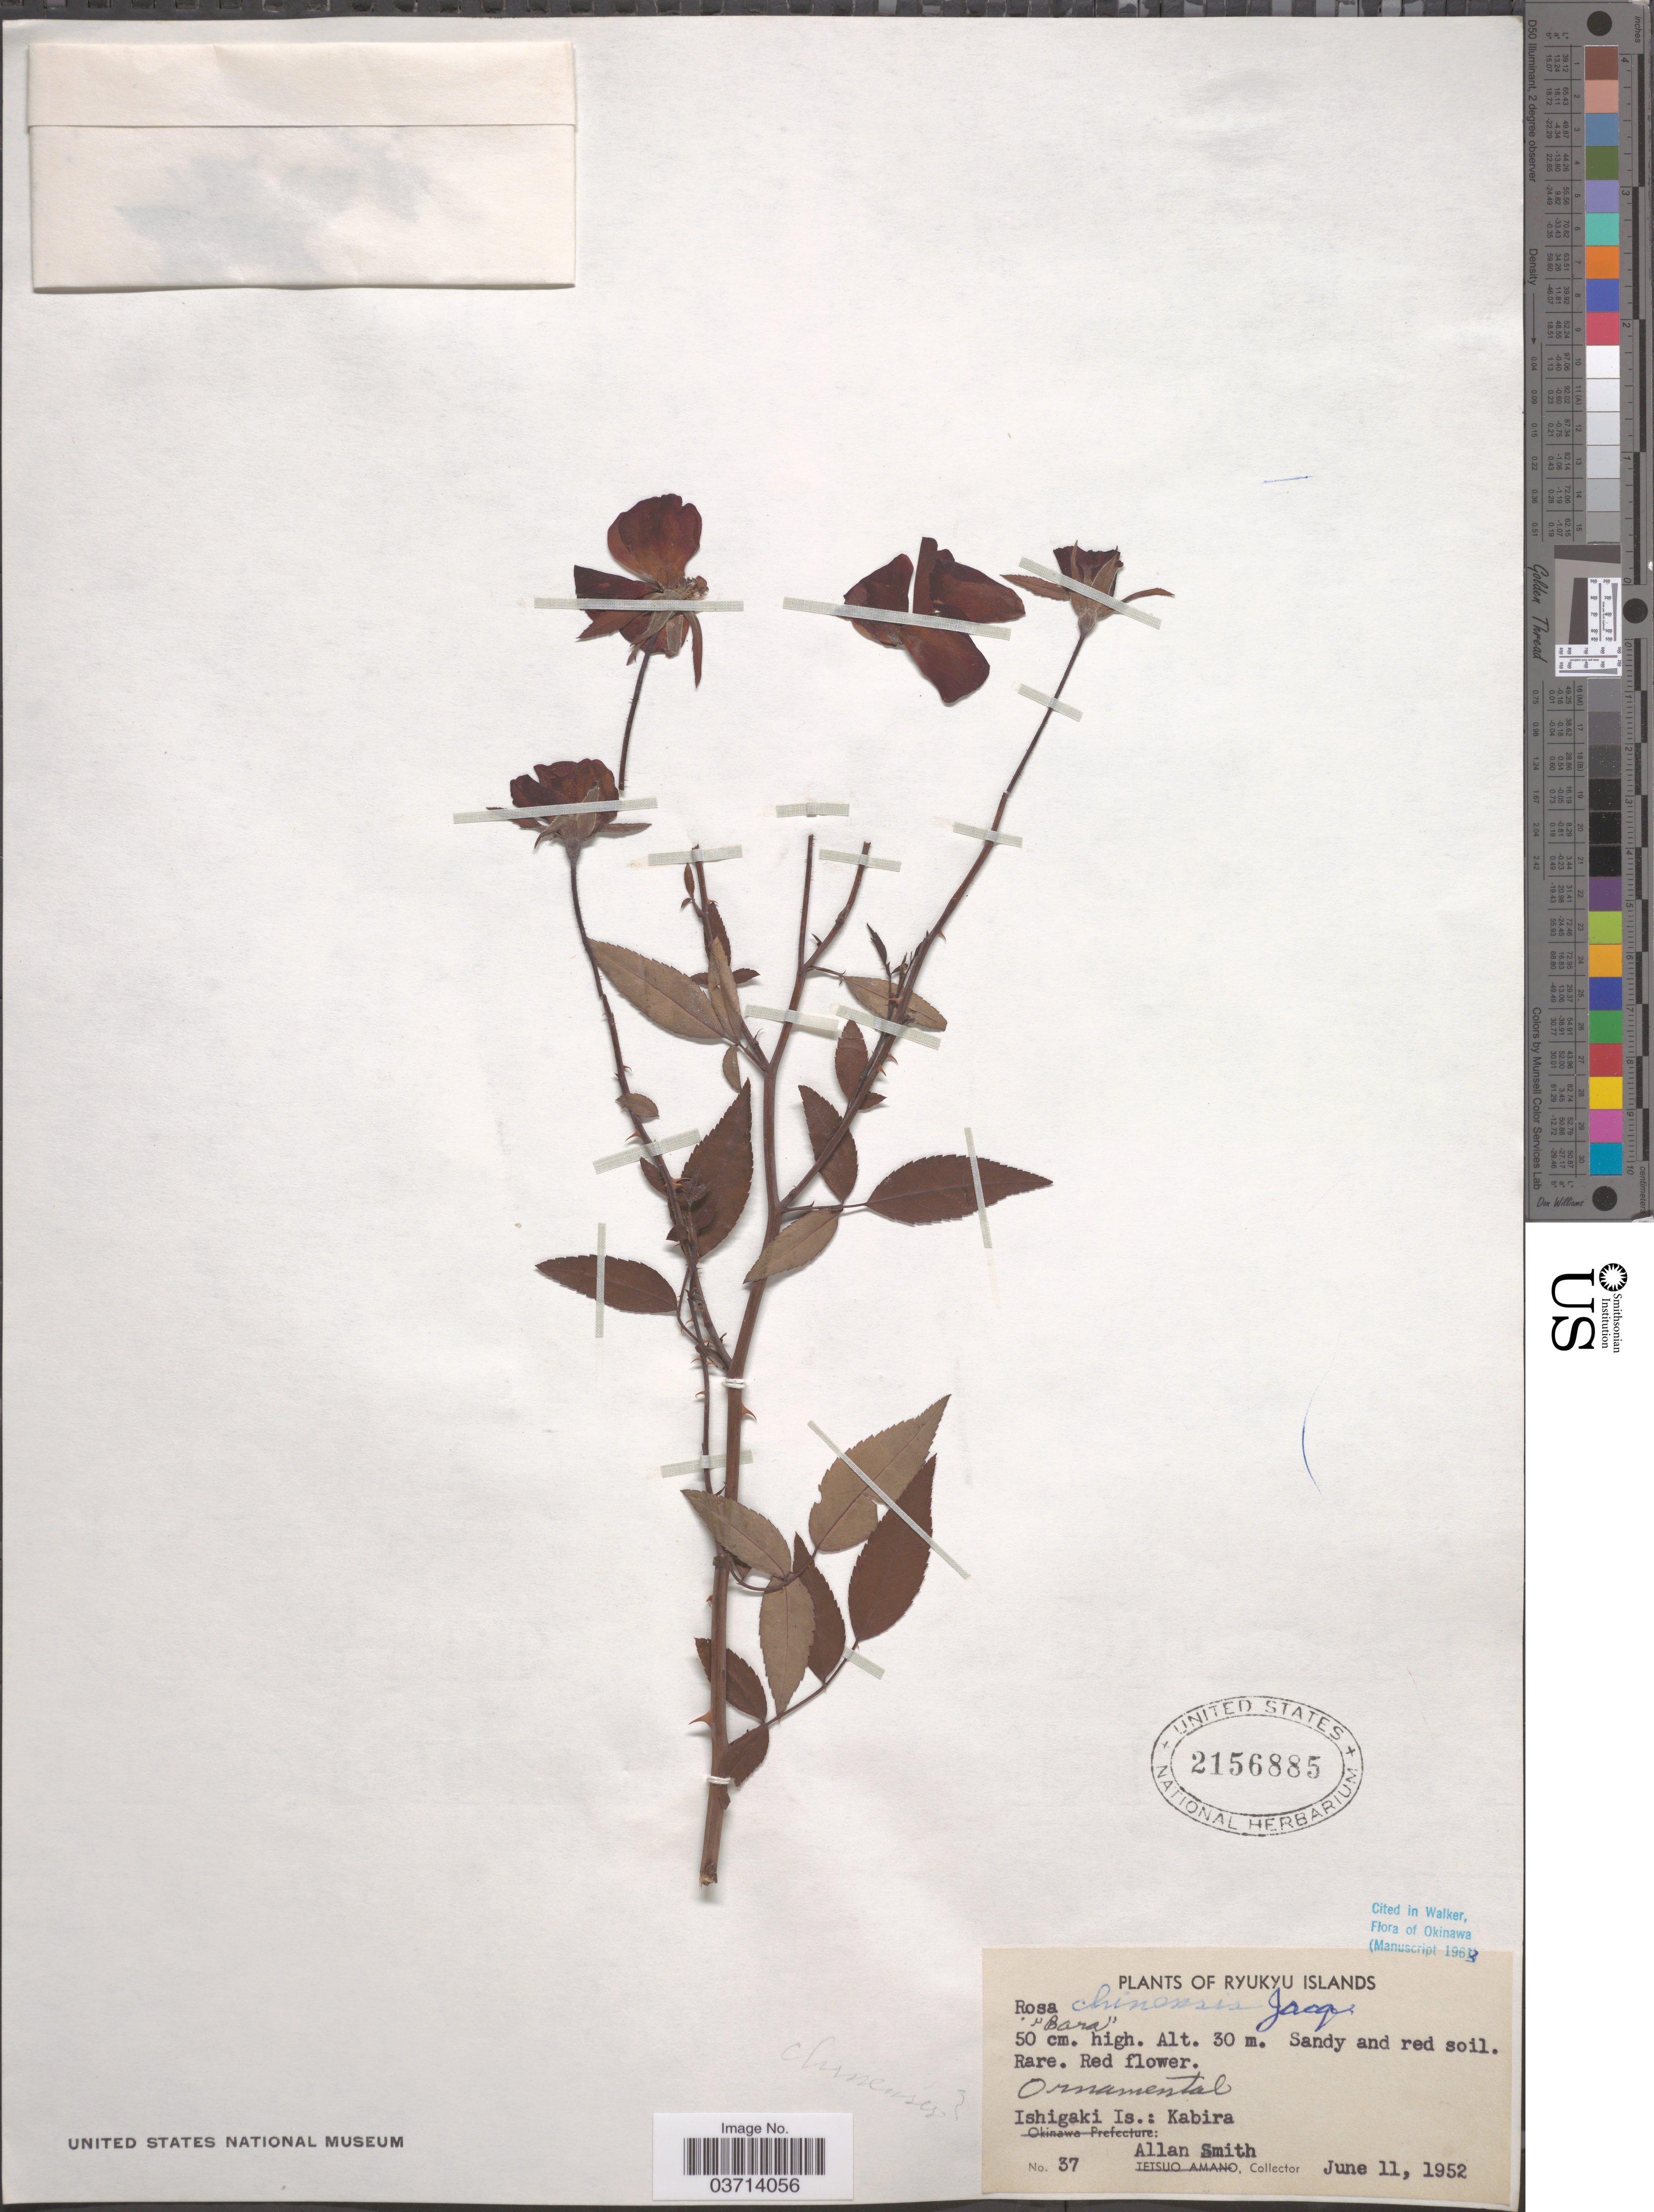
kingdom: Plantae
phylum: Tracheophyta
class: Magnoliopsida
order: Rosales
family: Rosaceae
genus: Rosa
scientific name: Rosa chinensis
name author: Jacq.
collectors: A. Smith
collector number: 37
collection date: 1952-06-11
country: Japan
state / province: Okinawa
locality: Ryukyu Islands. Ishigaki Is.: Kabira.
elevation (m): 30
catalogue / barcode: US 2156885